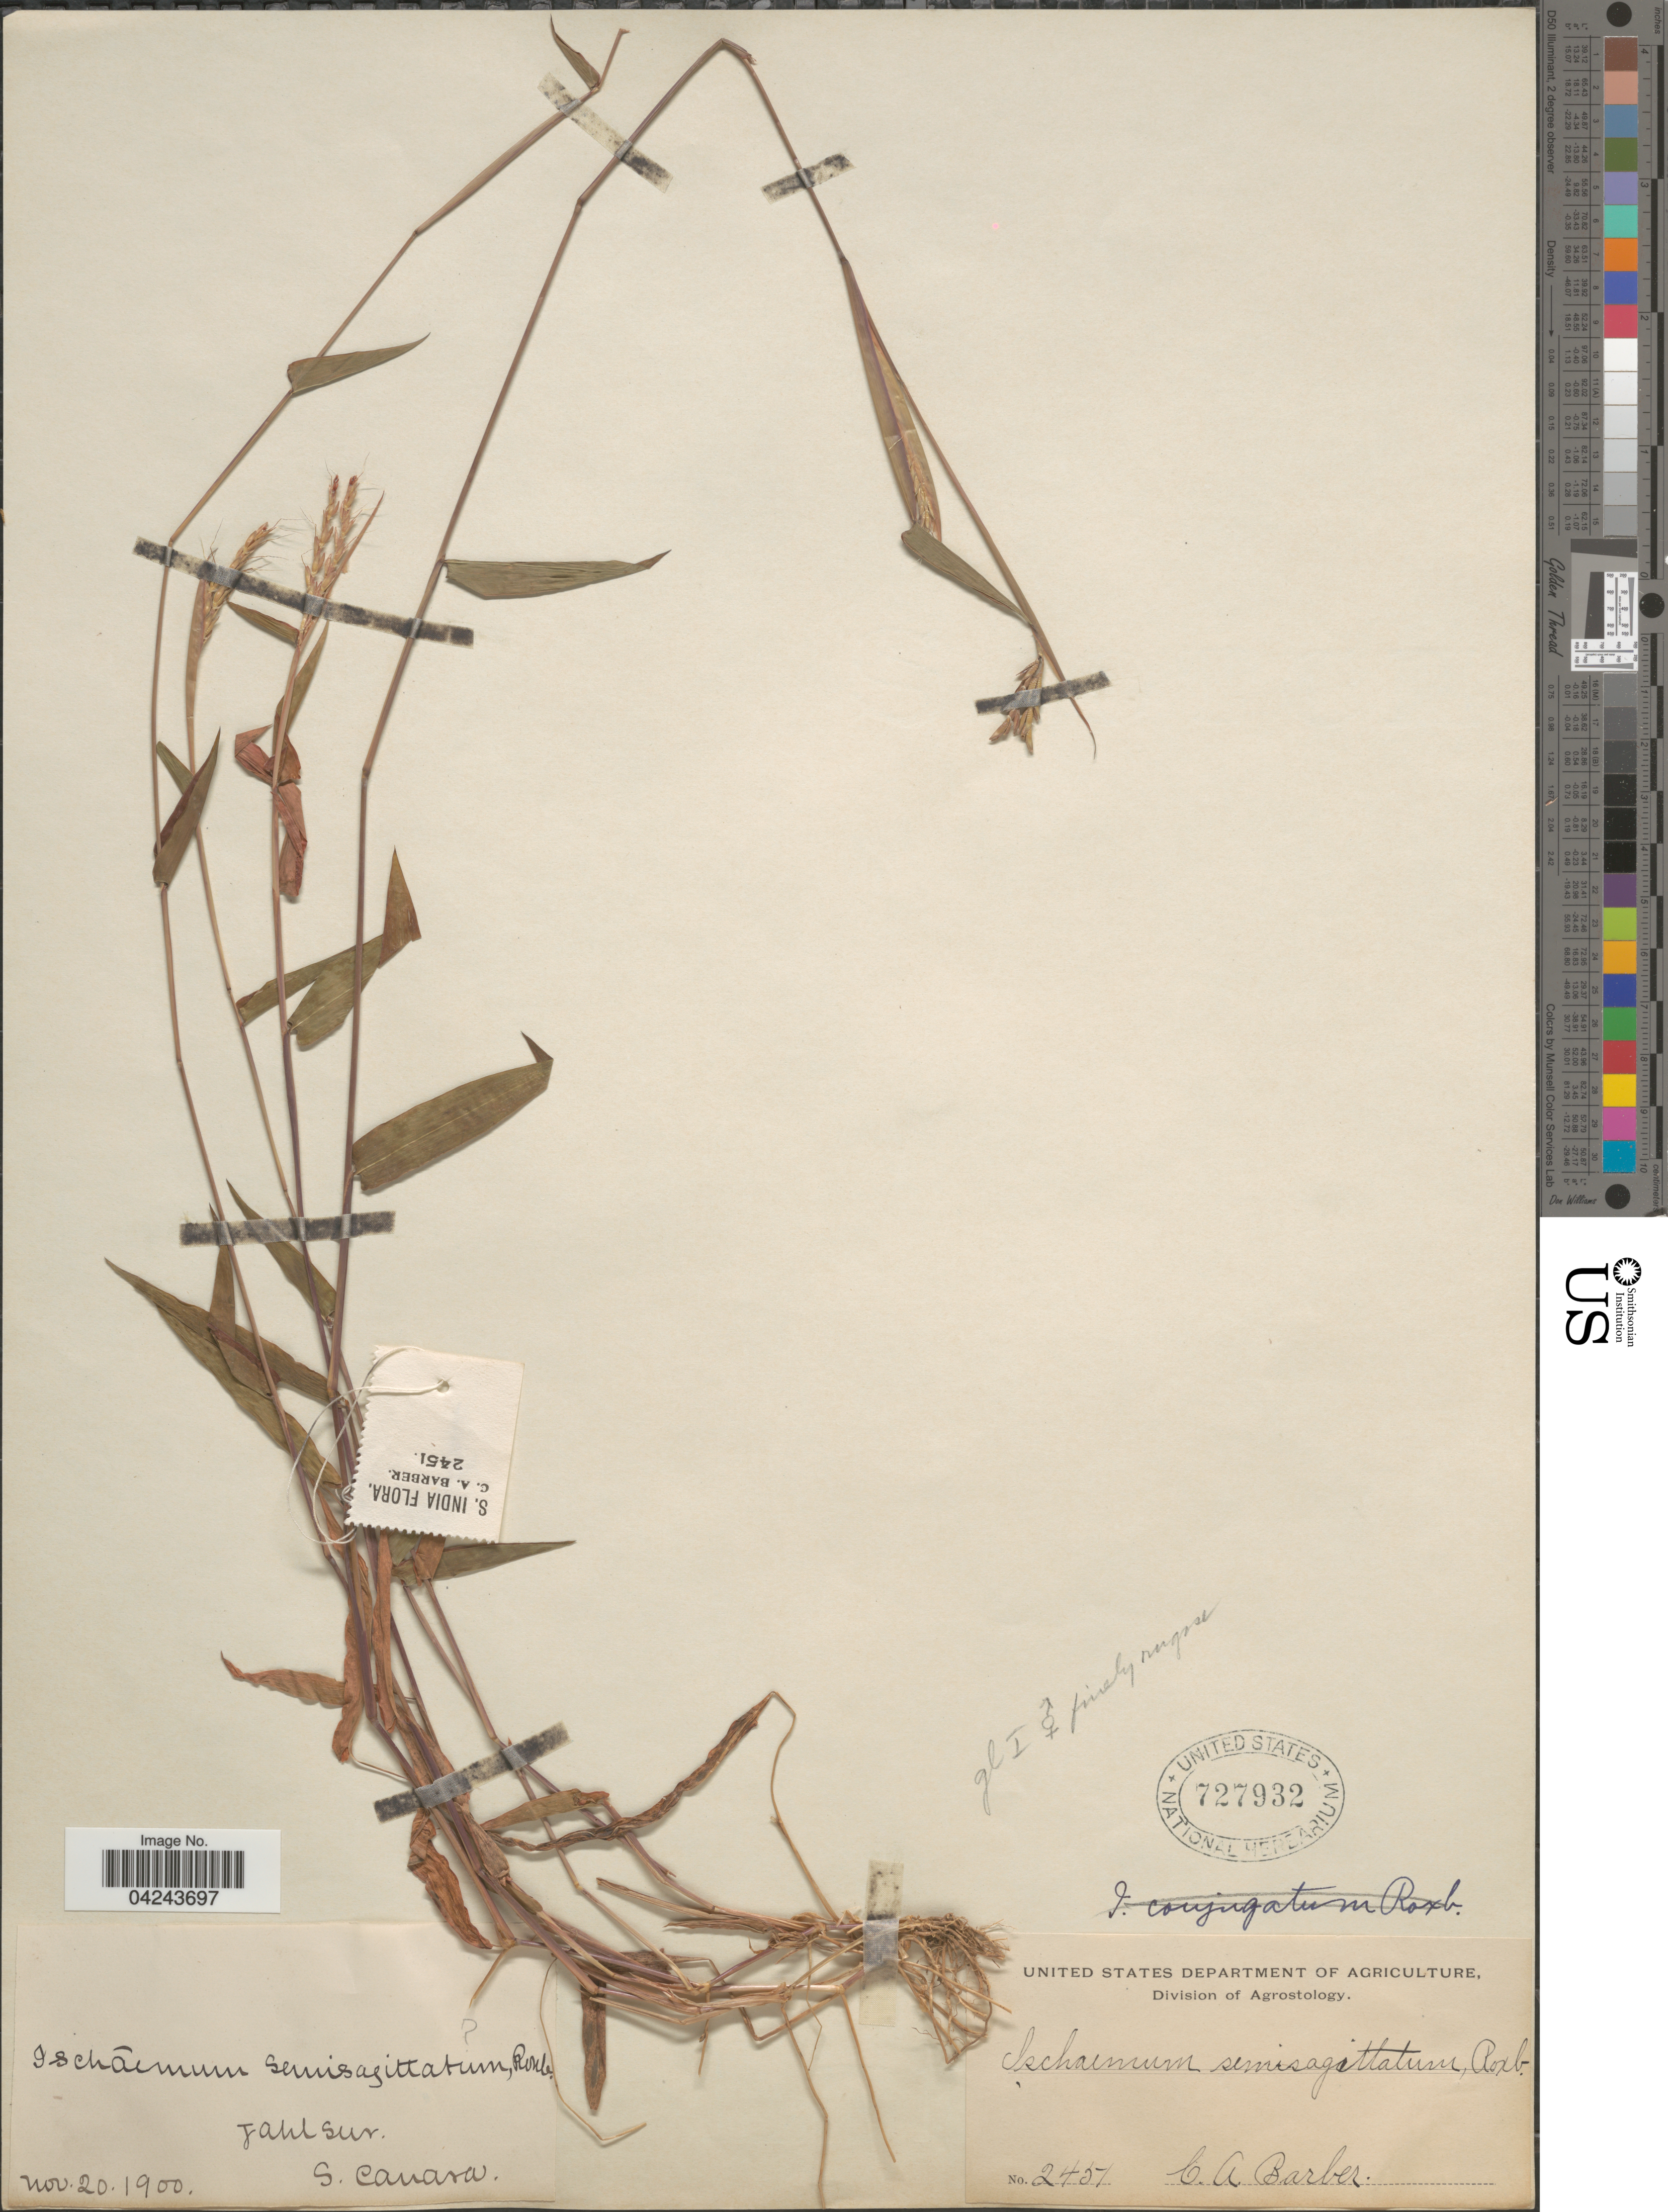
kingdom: Plantae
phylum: Tracheophyta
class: Liliopsida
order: Poales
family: Poaceae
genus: Ischaemum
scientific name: Ischaemum semisagittatum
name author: Roxb.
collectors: C. Barber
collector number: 2451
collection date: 1900-11-20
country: India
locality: S. India. Fahl Sur. S. Canara.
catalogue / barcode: US 727932